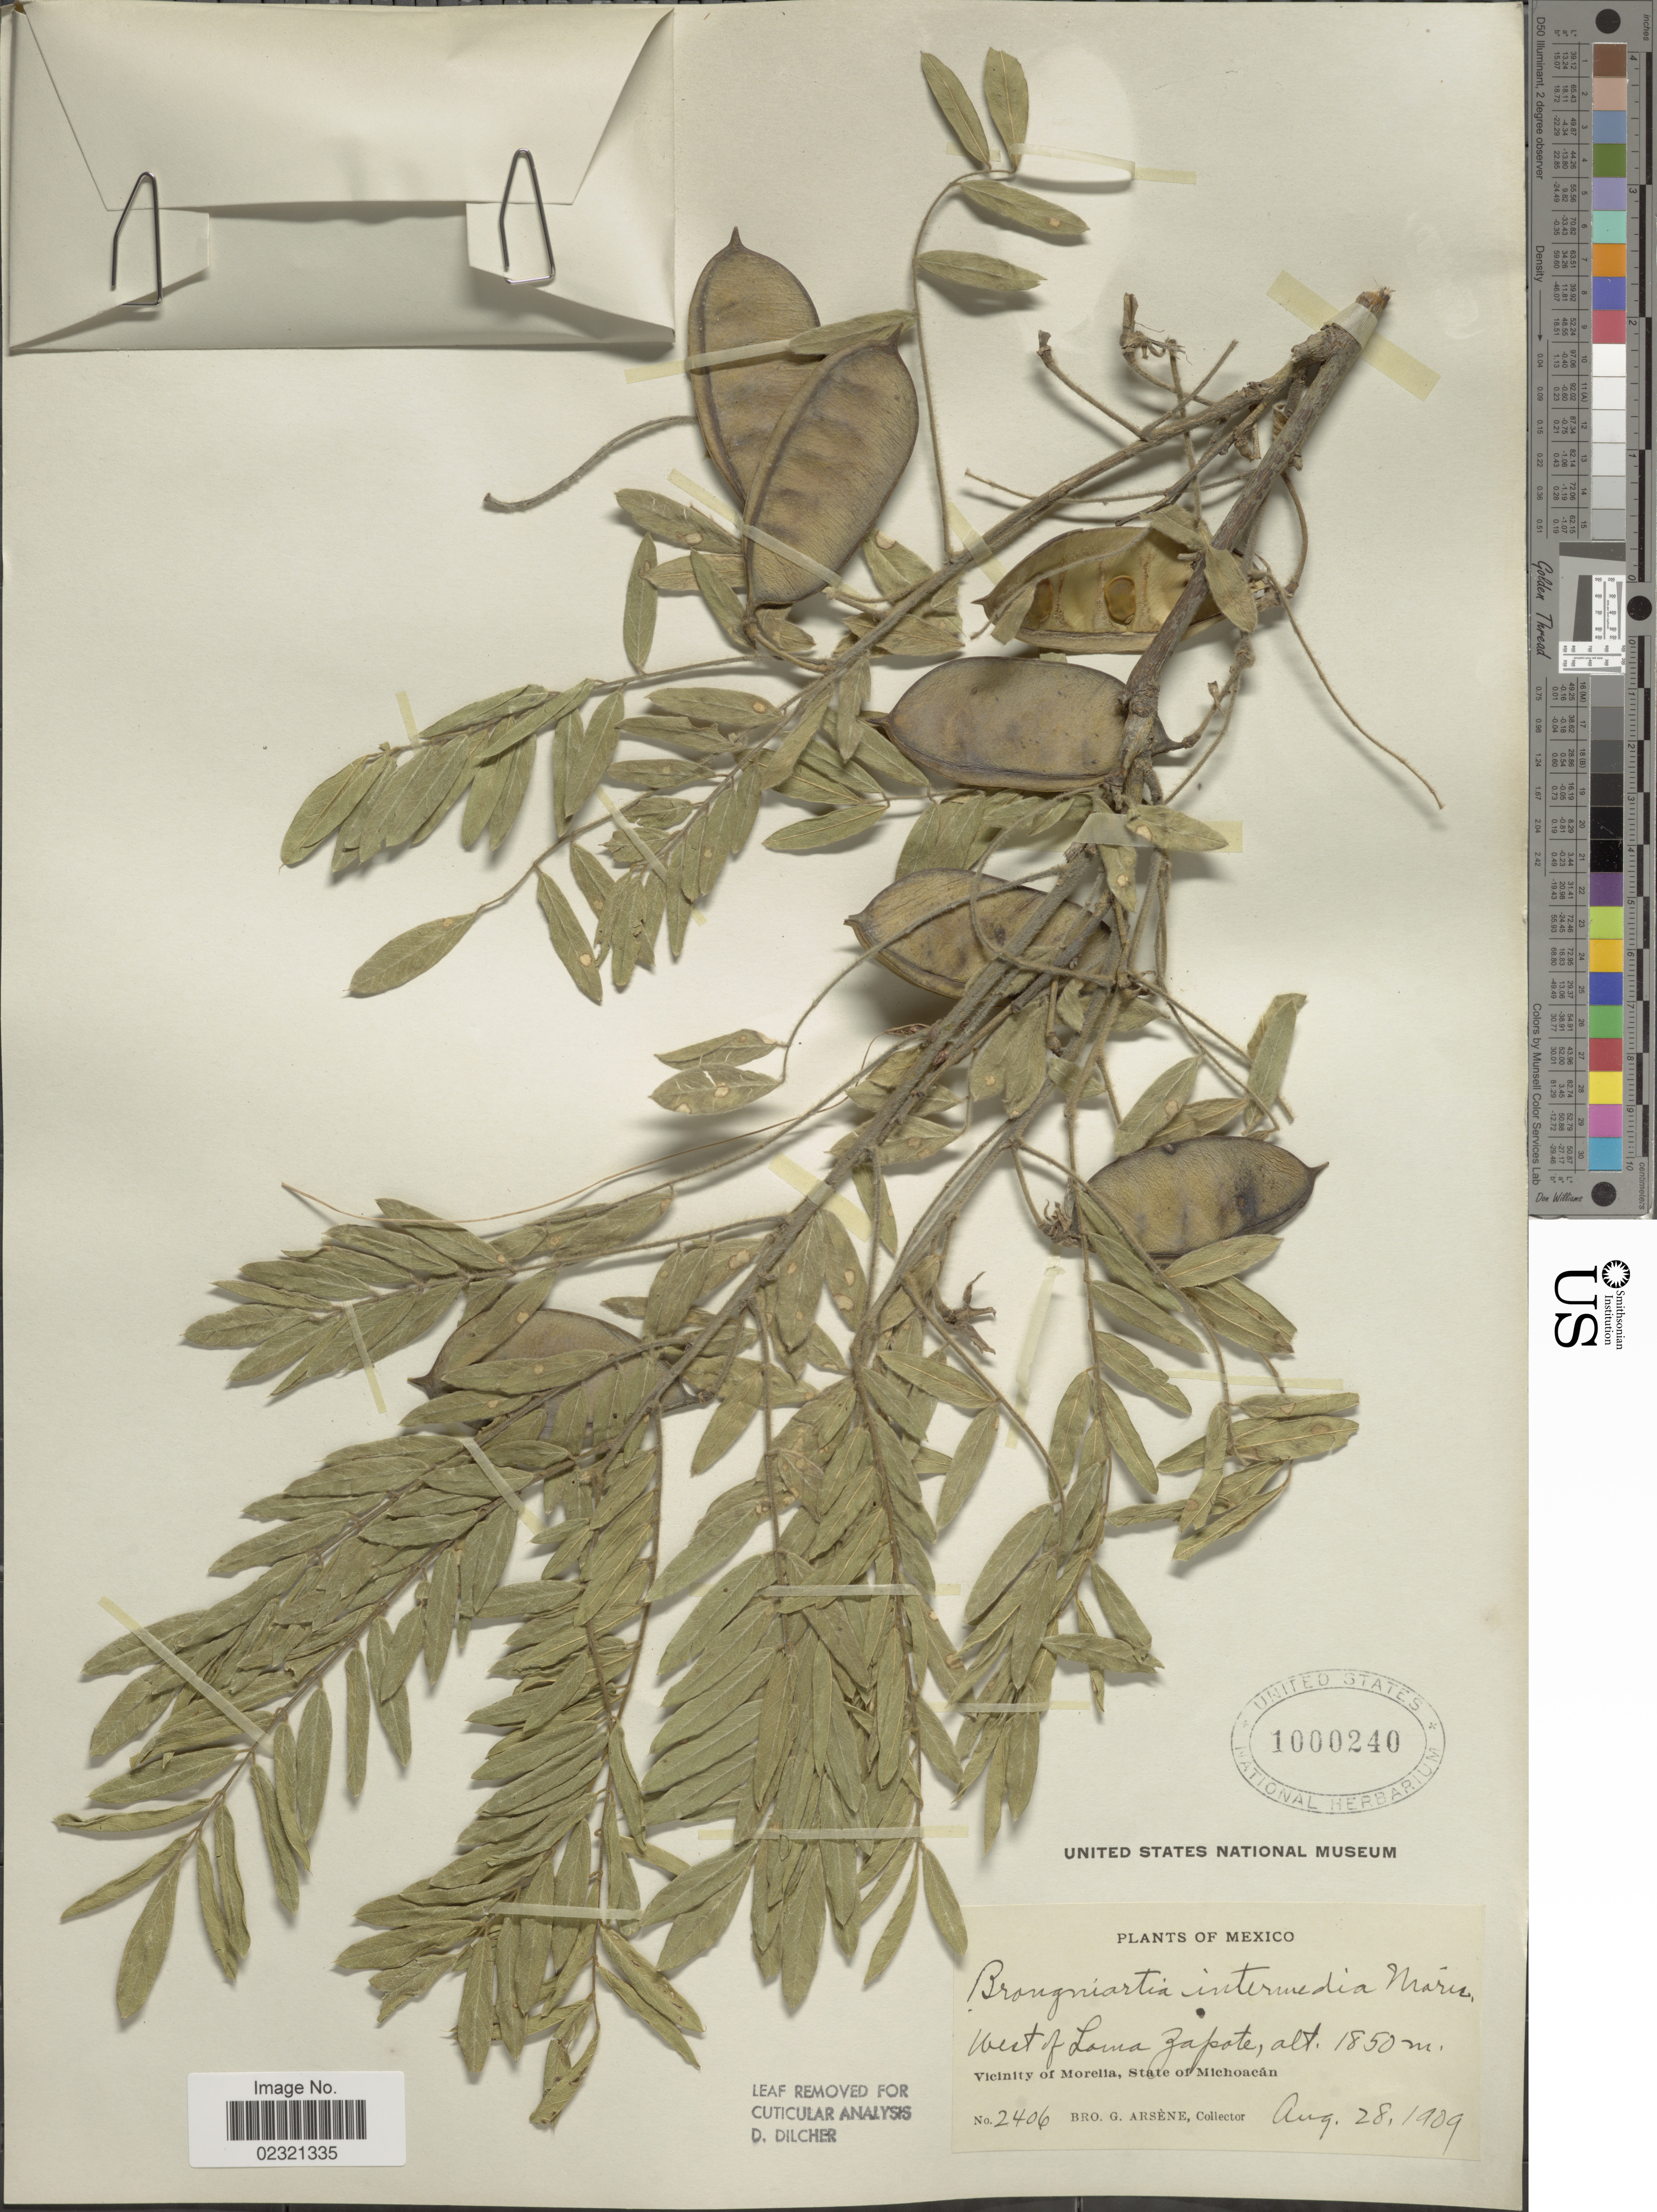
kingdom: Plantae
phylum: Tracheophyta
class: Magnoliopsida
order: Fabales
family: Fabaceae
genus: Brongniartia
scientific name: Brongniartia intermedia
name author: Moric.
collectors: Bro. G. Arsène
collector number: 2406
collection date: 1909-08-28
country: Mexico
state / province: Michoacán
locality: West of Loma Zapote, vicinity of Morelia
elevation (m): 1850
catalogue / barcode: US 1000240